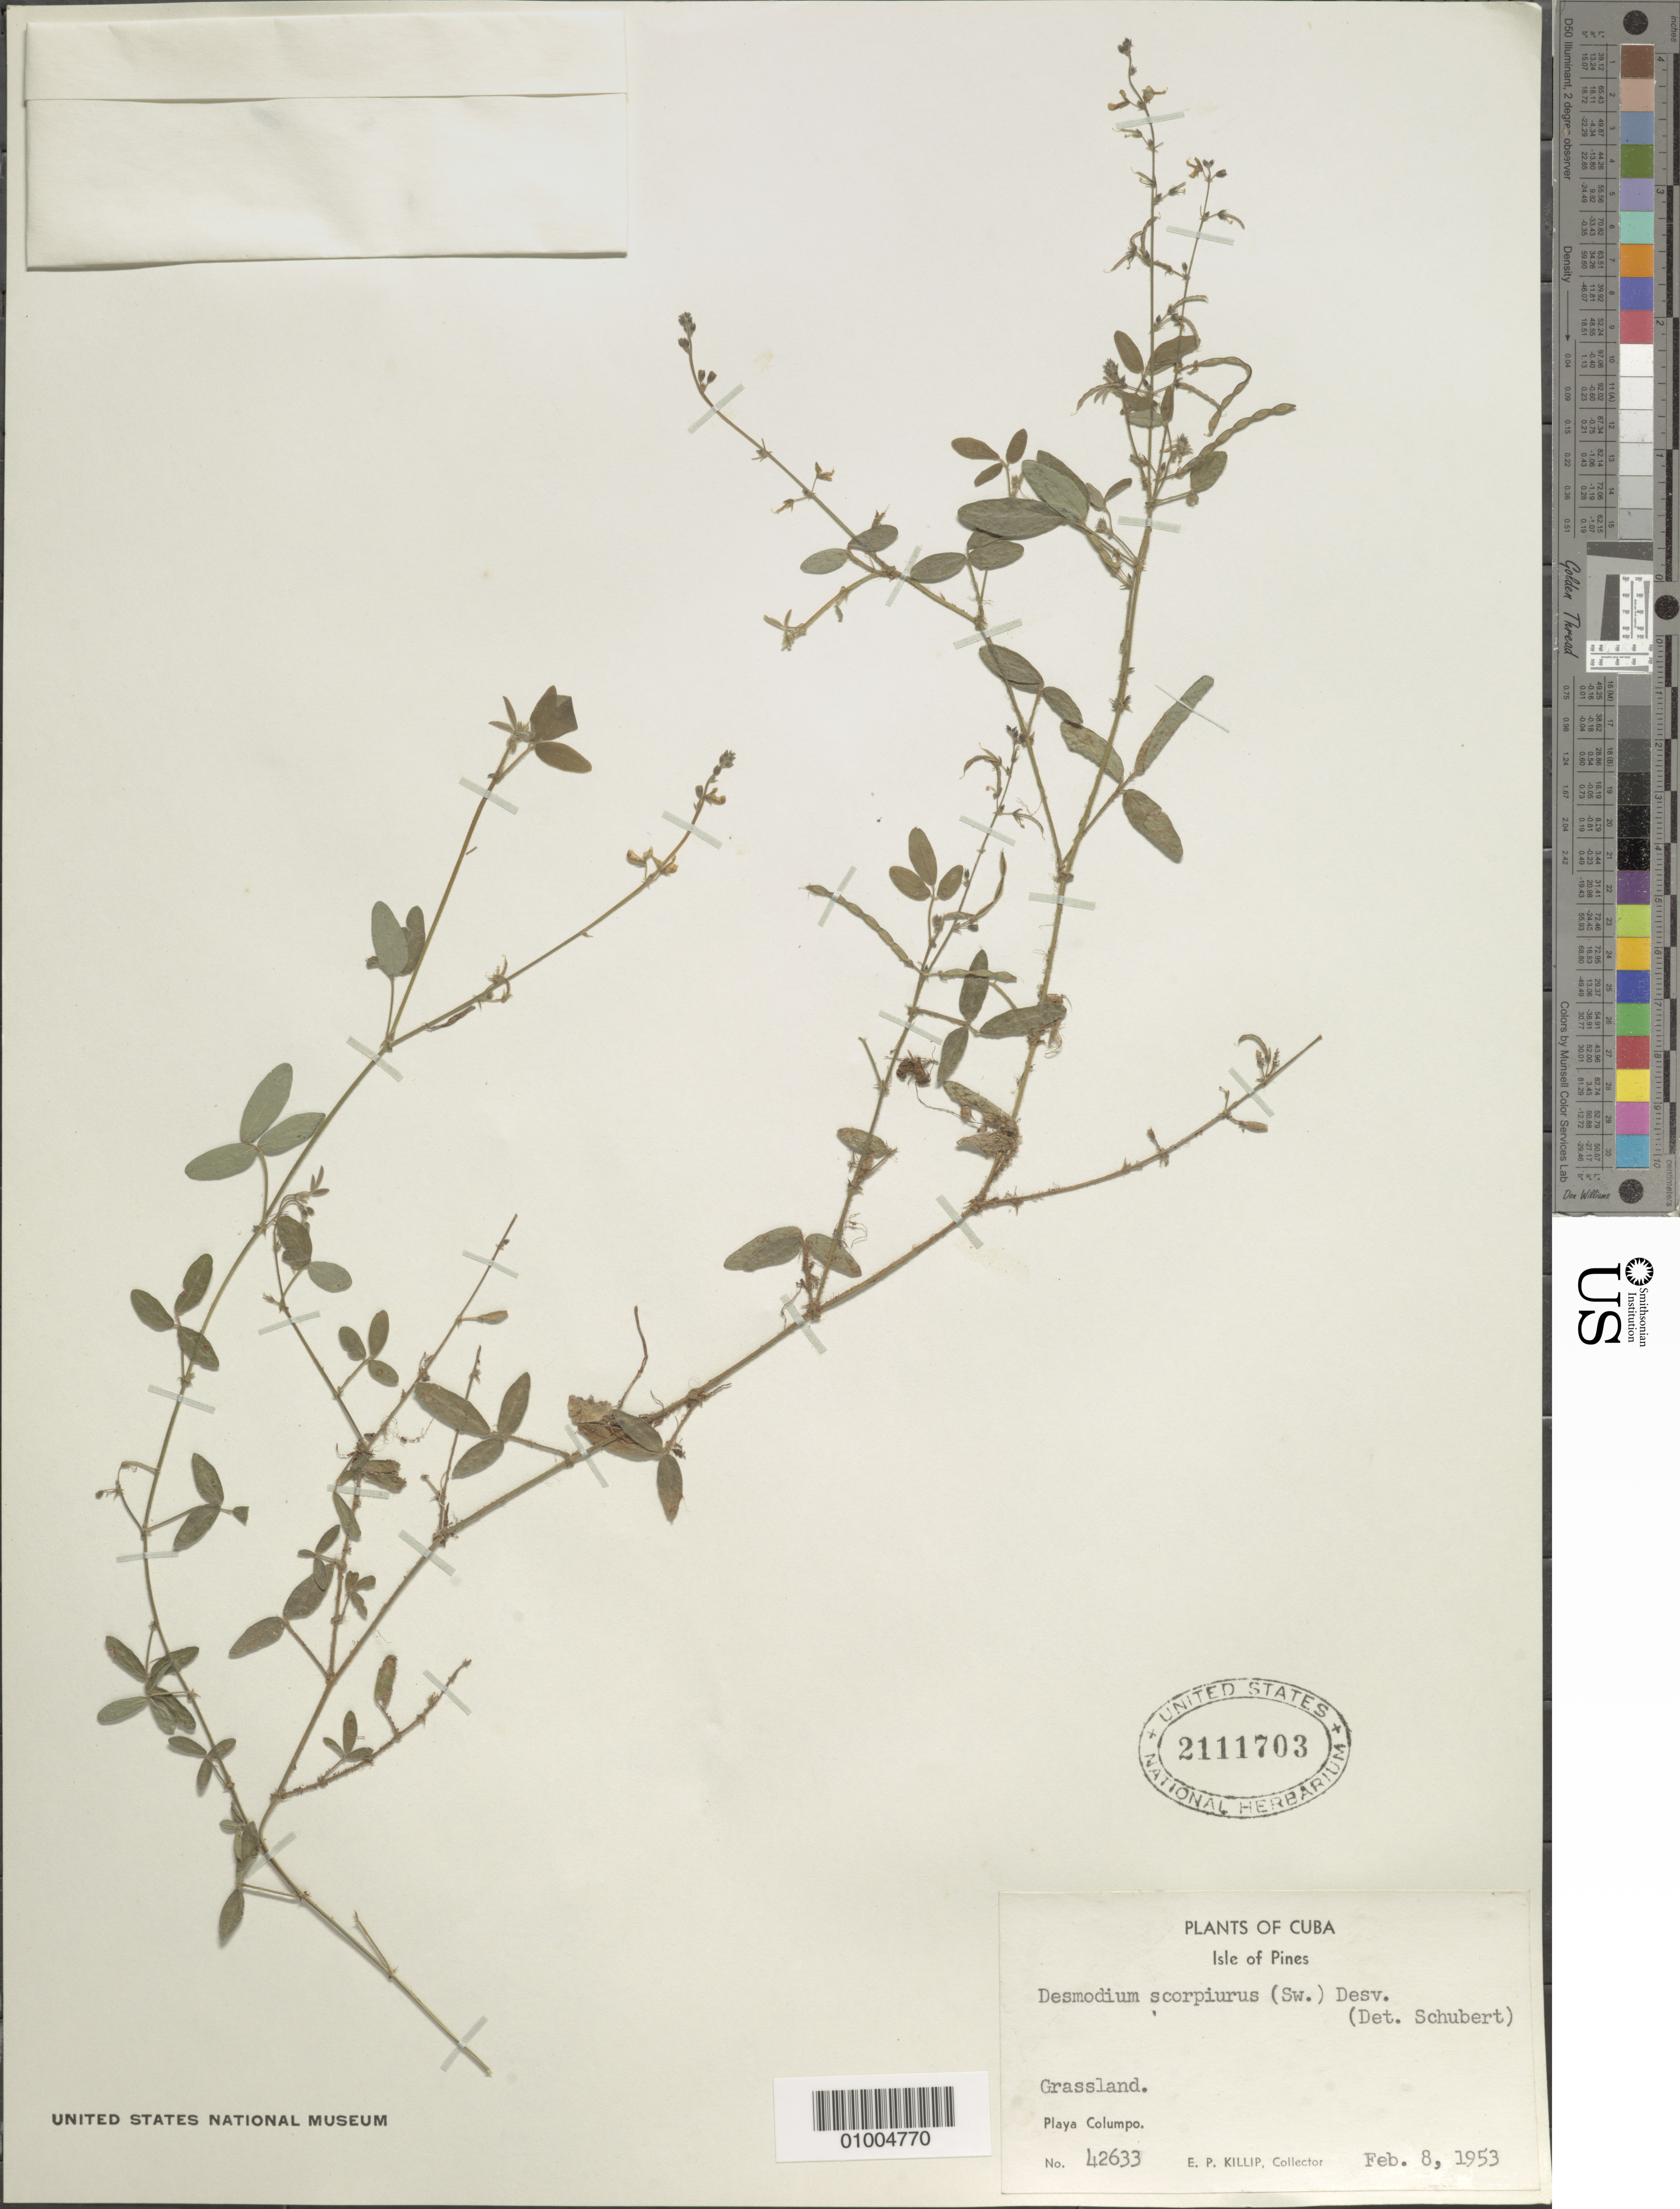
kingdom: Plantae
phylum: Tracheophyta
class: Magnoliopsida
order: Fabales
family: Fabaceae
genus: Desmodium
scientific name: Desmodium scorpiurus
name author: (Sw.) Desv. ex DC.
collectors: E. P. Killip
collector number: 42633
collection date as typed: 08 Feb 1953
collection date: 1953-02-08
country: Cuba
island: Isla de la Juventud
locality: Grasslands Playa Columpo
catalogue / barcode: US 2111703